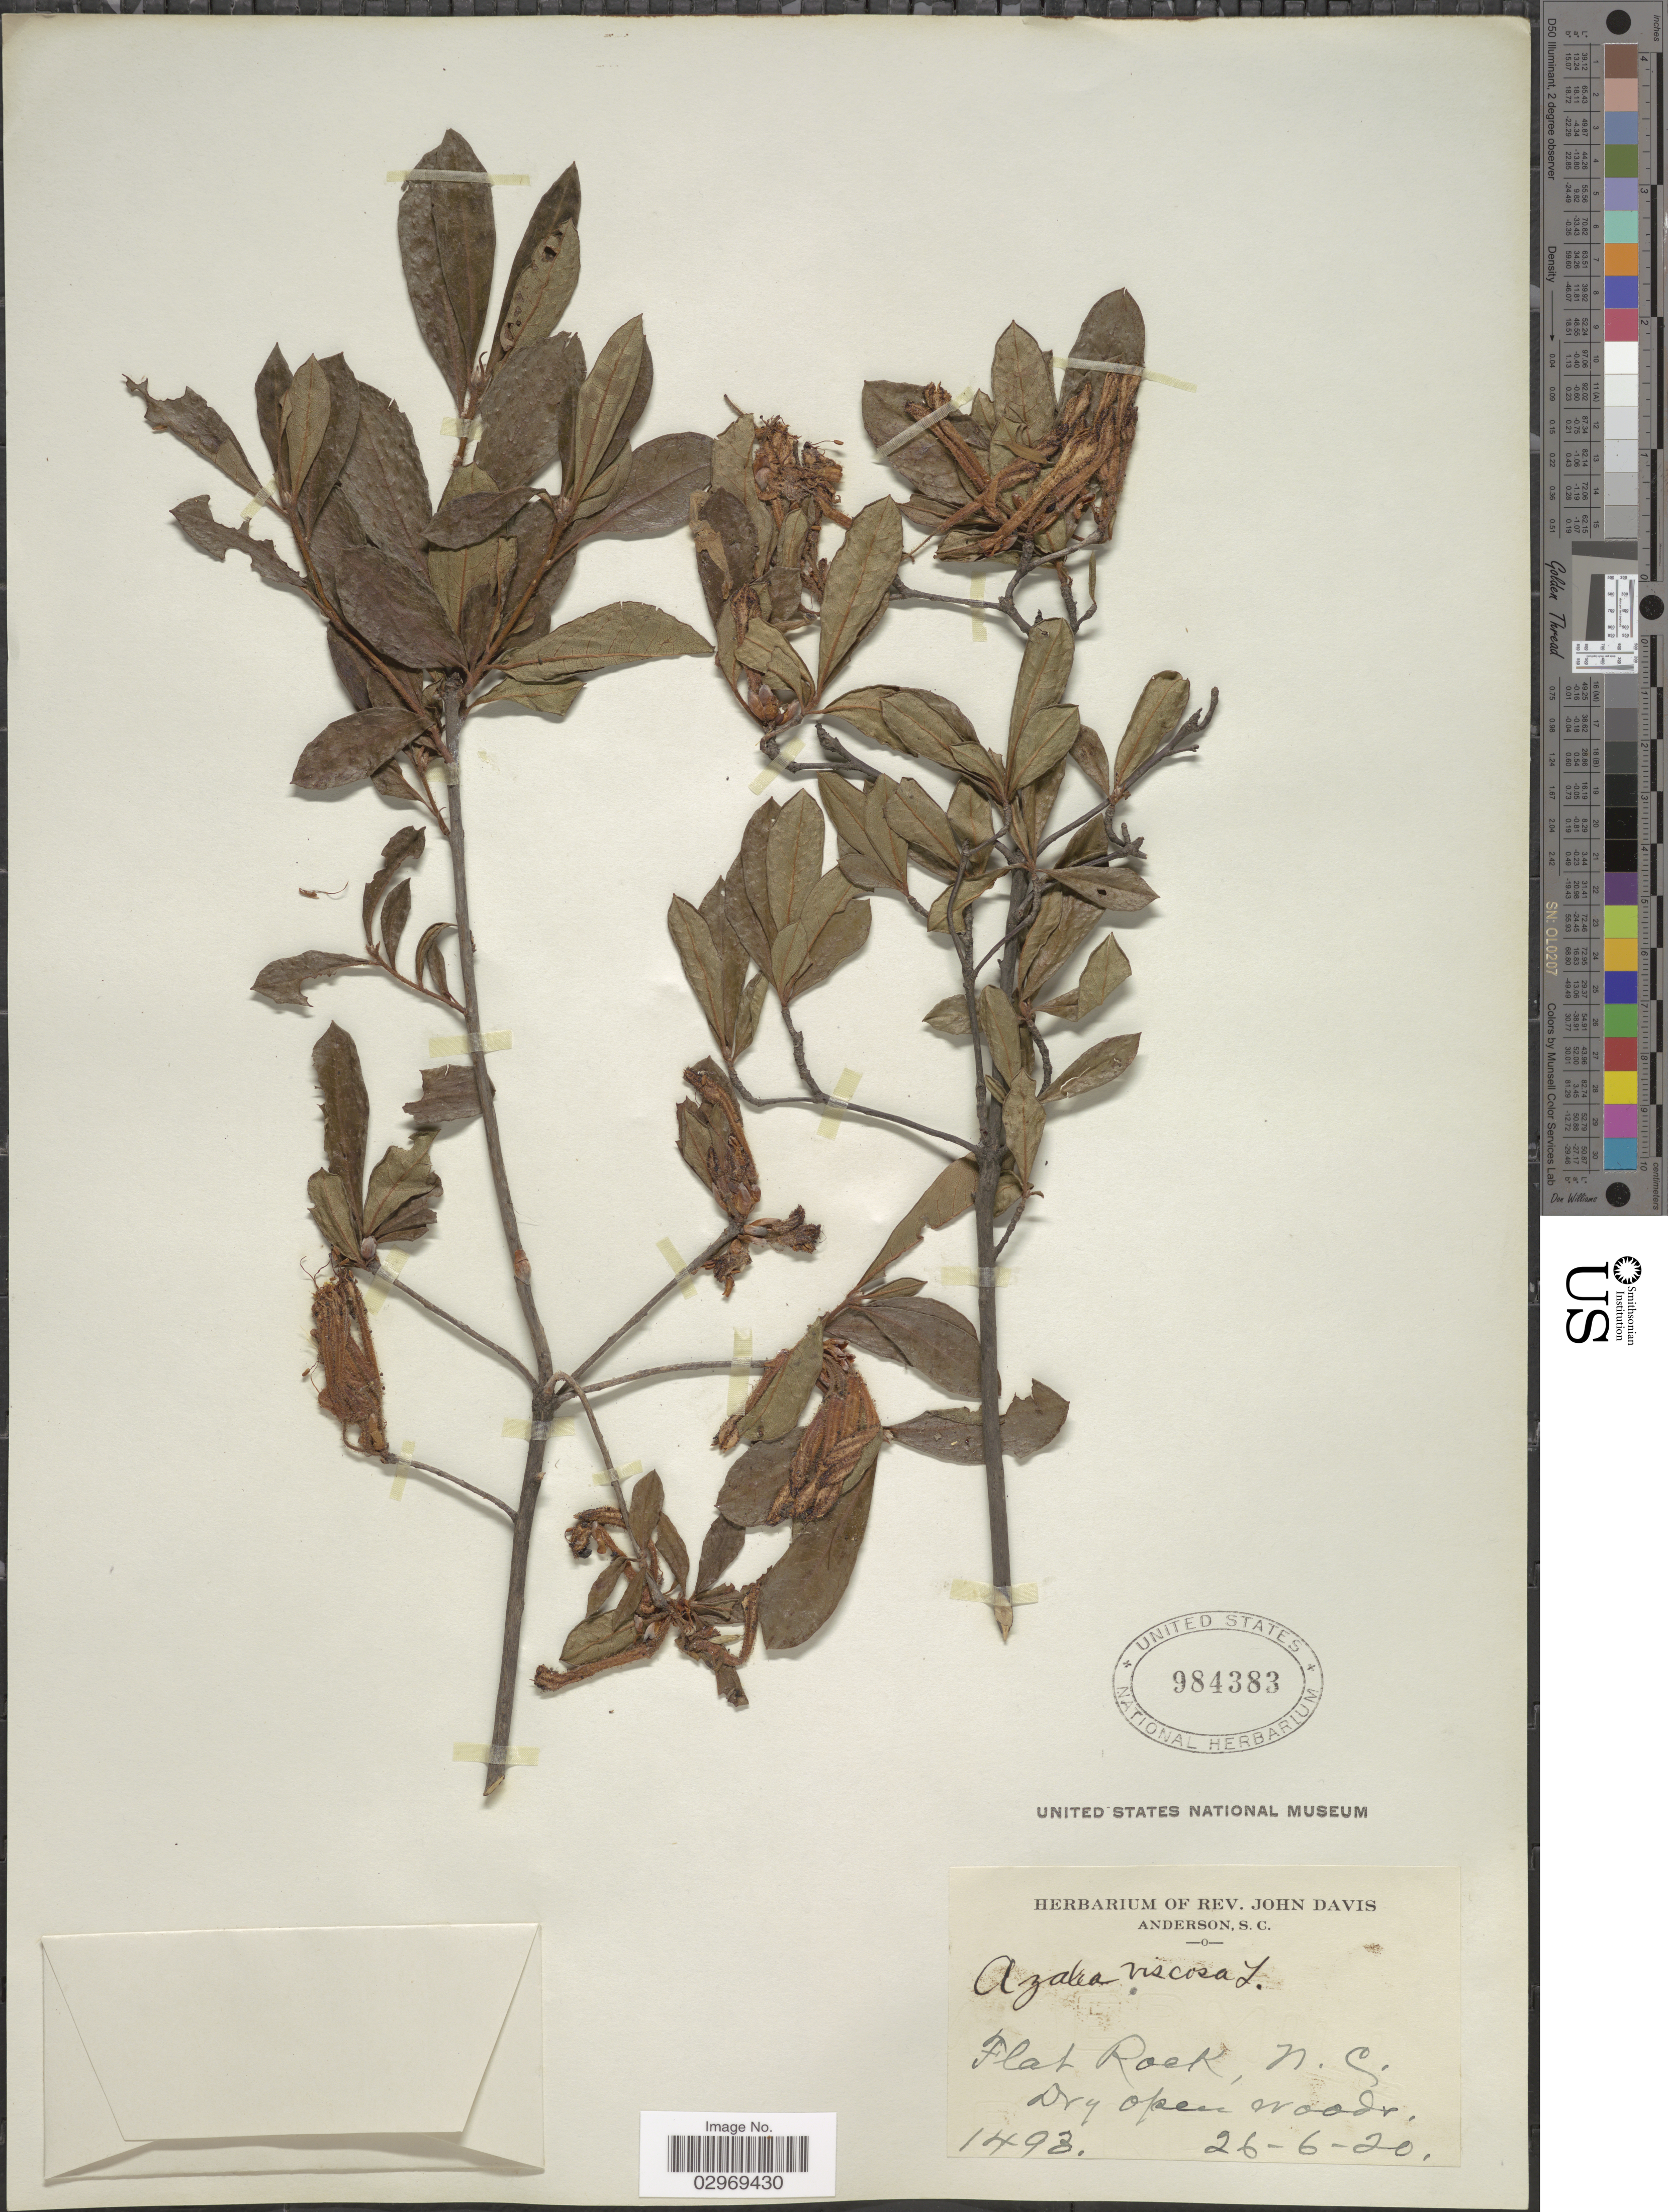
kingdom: Plantae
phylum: Tracheophyta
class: Magnoliopsida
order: Ericales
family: Ericaceae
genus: Rhododendron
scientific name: Rhododendron viscosum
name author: (L.) Torr.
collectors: S. Anderson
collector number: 1493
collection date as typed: Transcribed d/m/y: 26/6/20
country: United States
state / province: North Carolina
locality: Flat Rock.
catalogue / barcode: US 984383